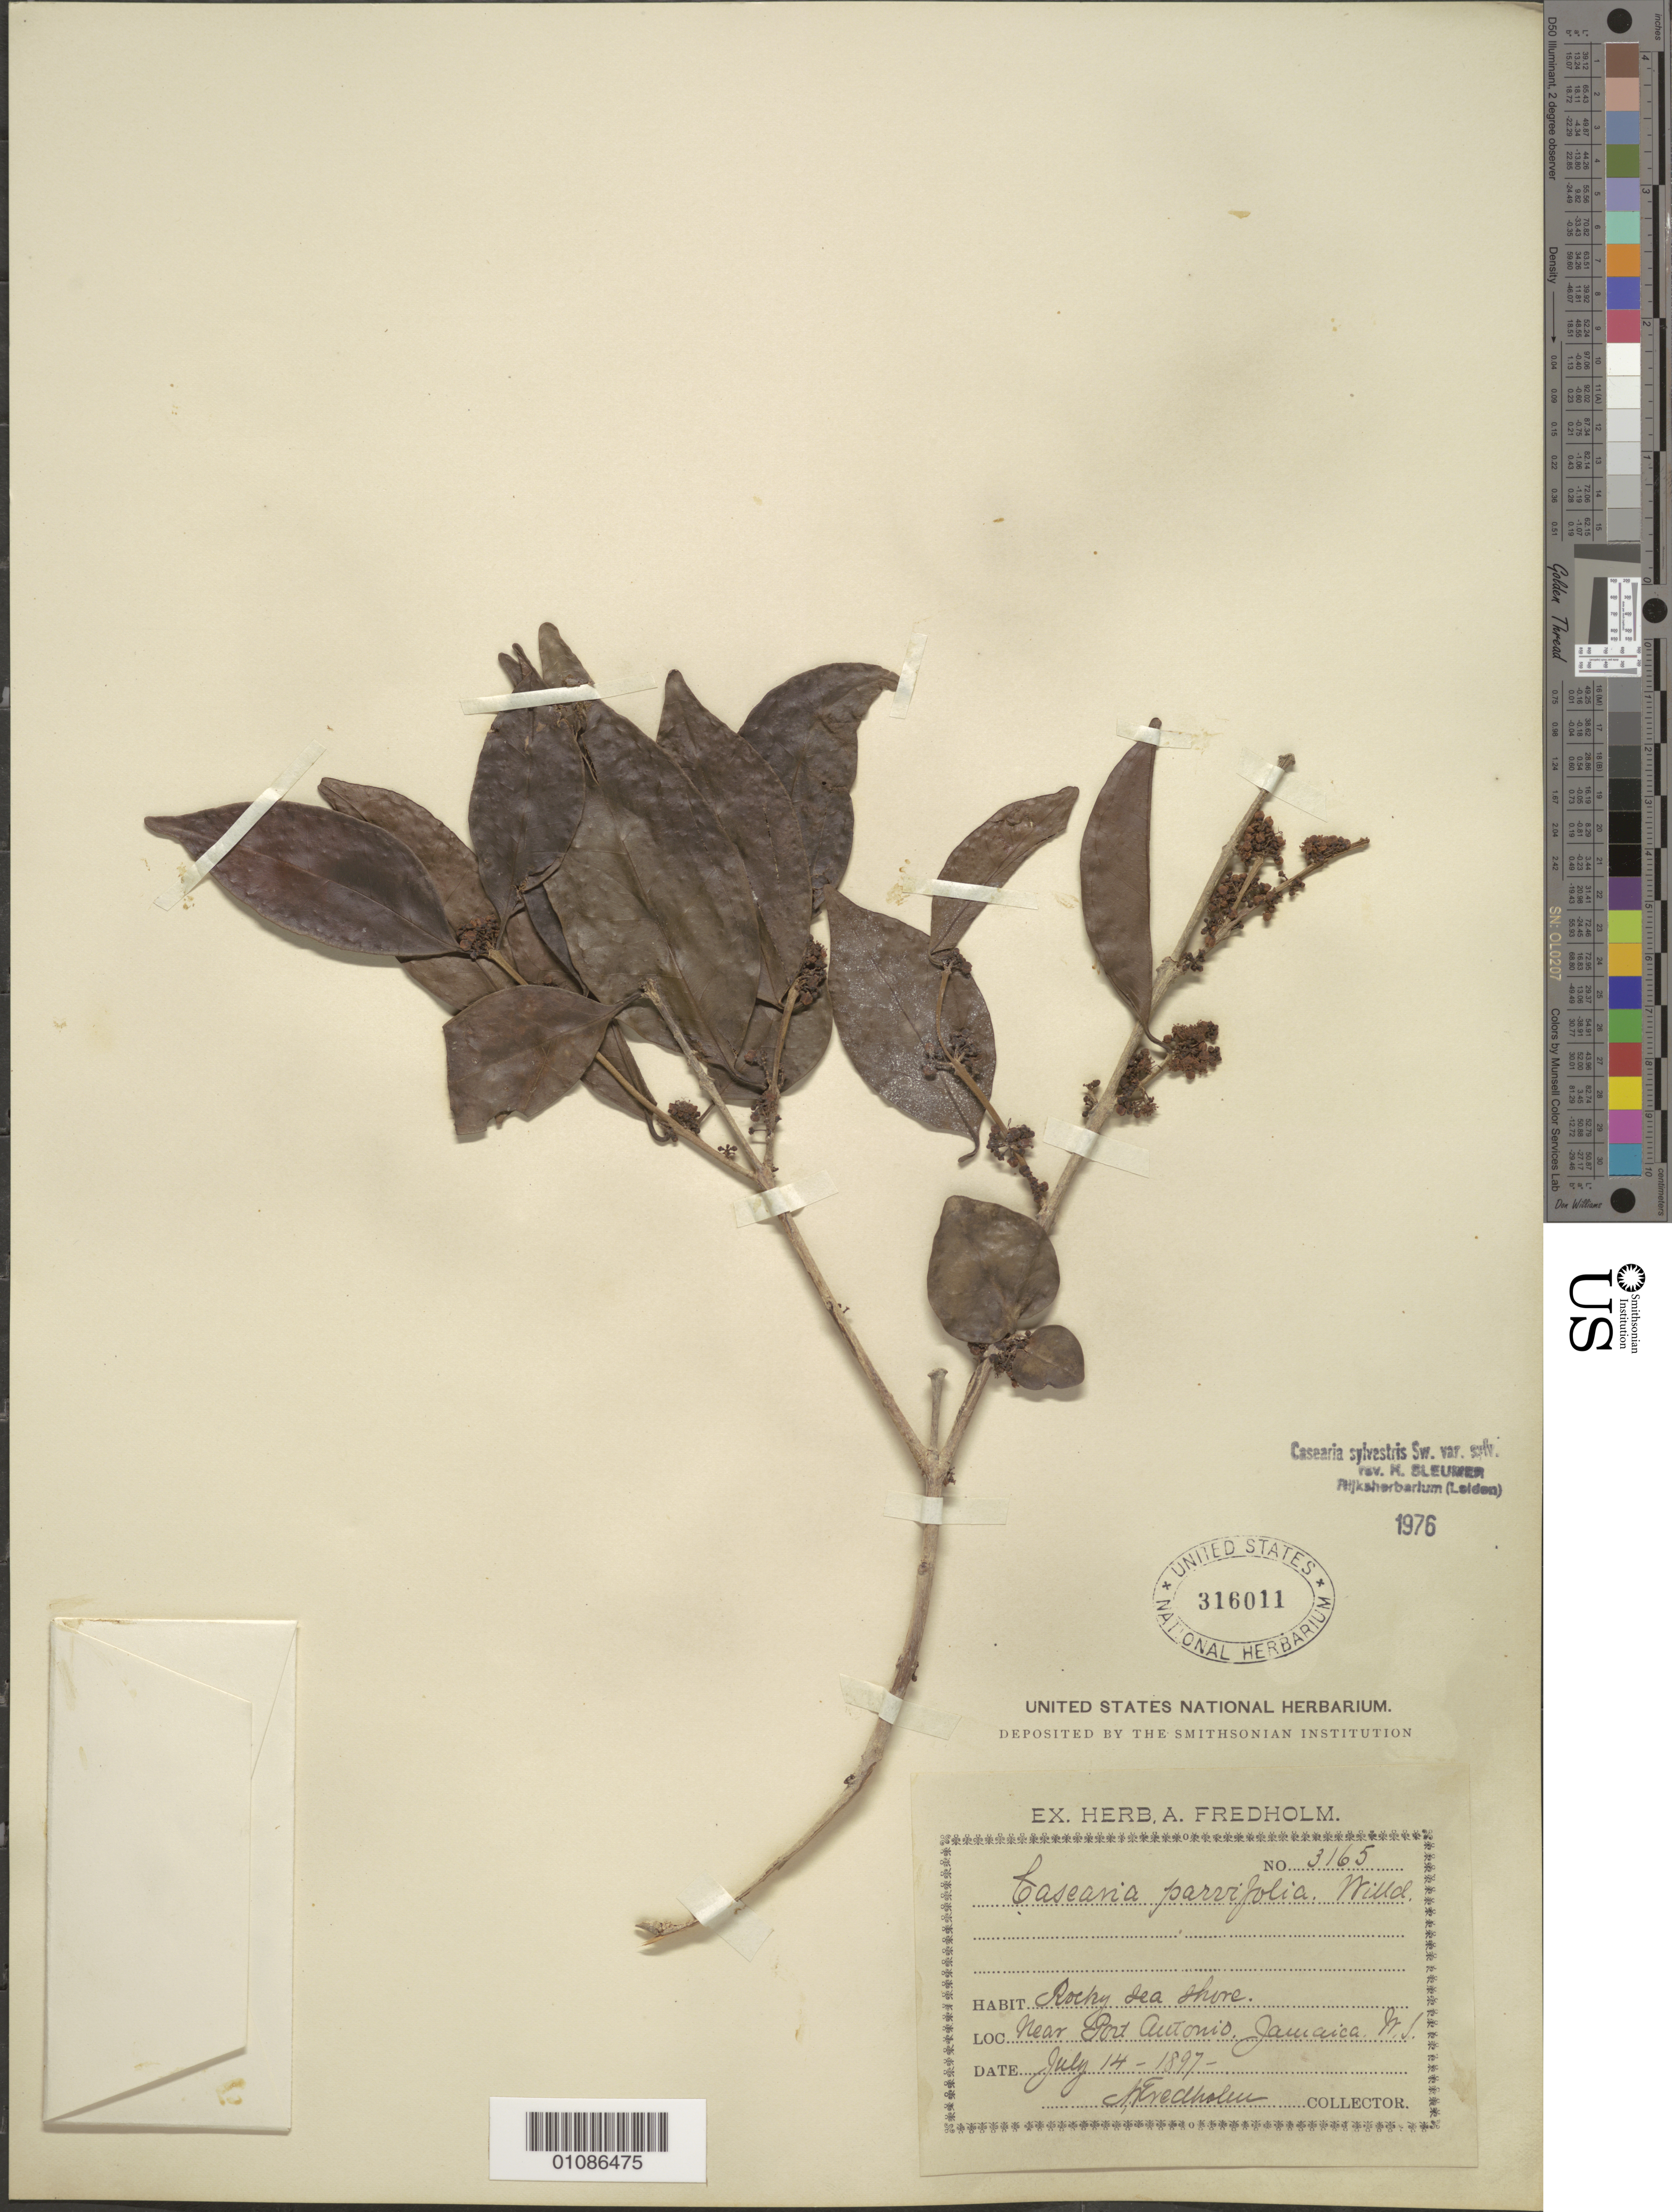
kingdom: Plantae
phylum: Tracheophyta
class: Magnoliopsida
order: Malpighiales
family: Salicaceae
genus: Casearia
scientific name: Casearia sylvestris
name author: Sw.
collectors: A. Fredholm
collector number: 3165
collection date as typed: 14 Jul 1897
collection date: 1897-07-14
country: Jamaica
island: Jamaica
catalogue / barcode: US 316011